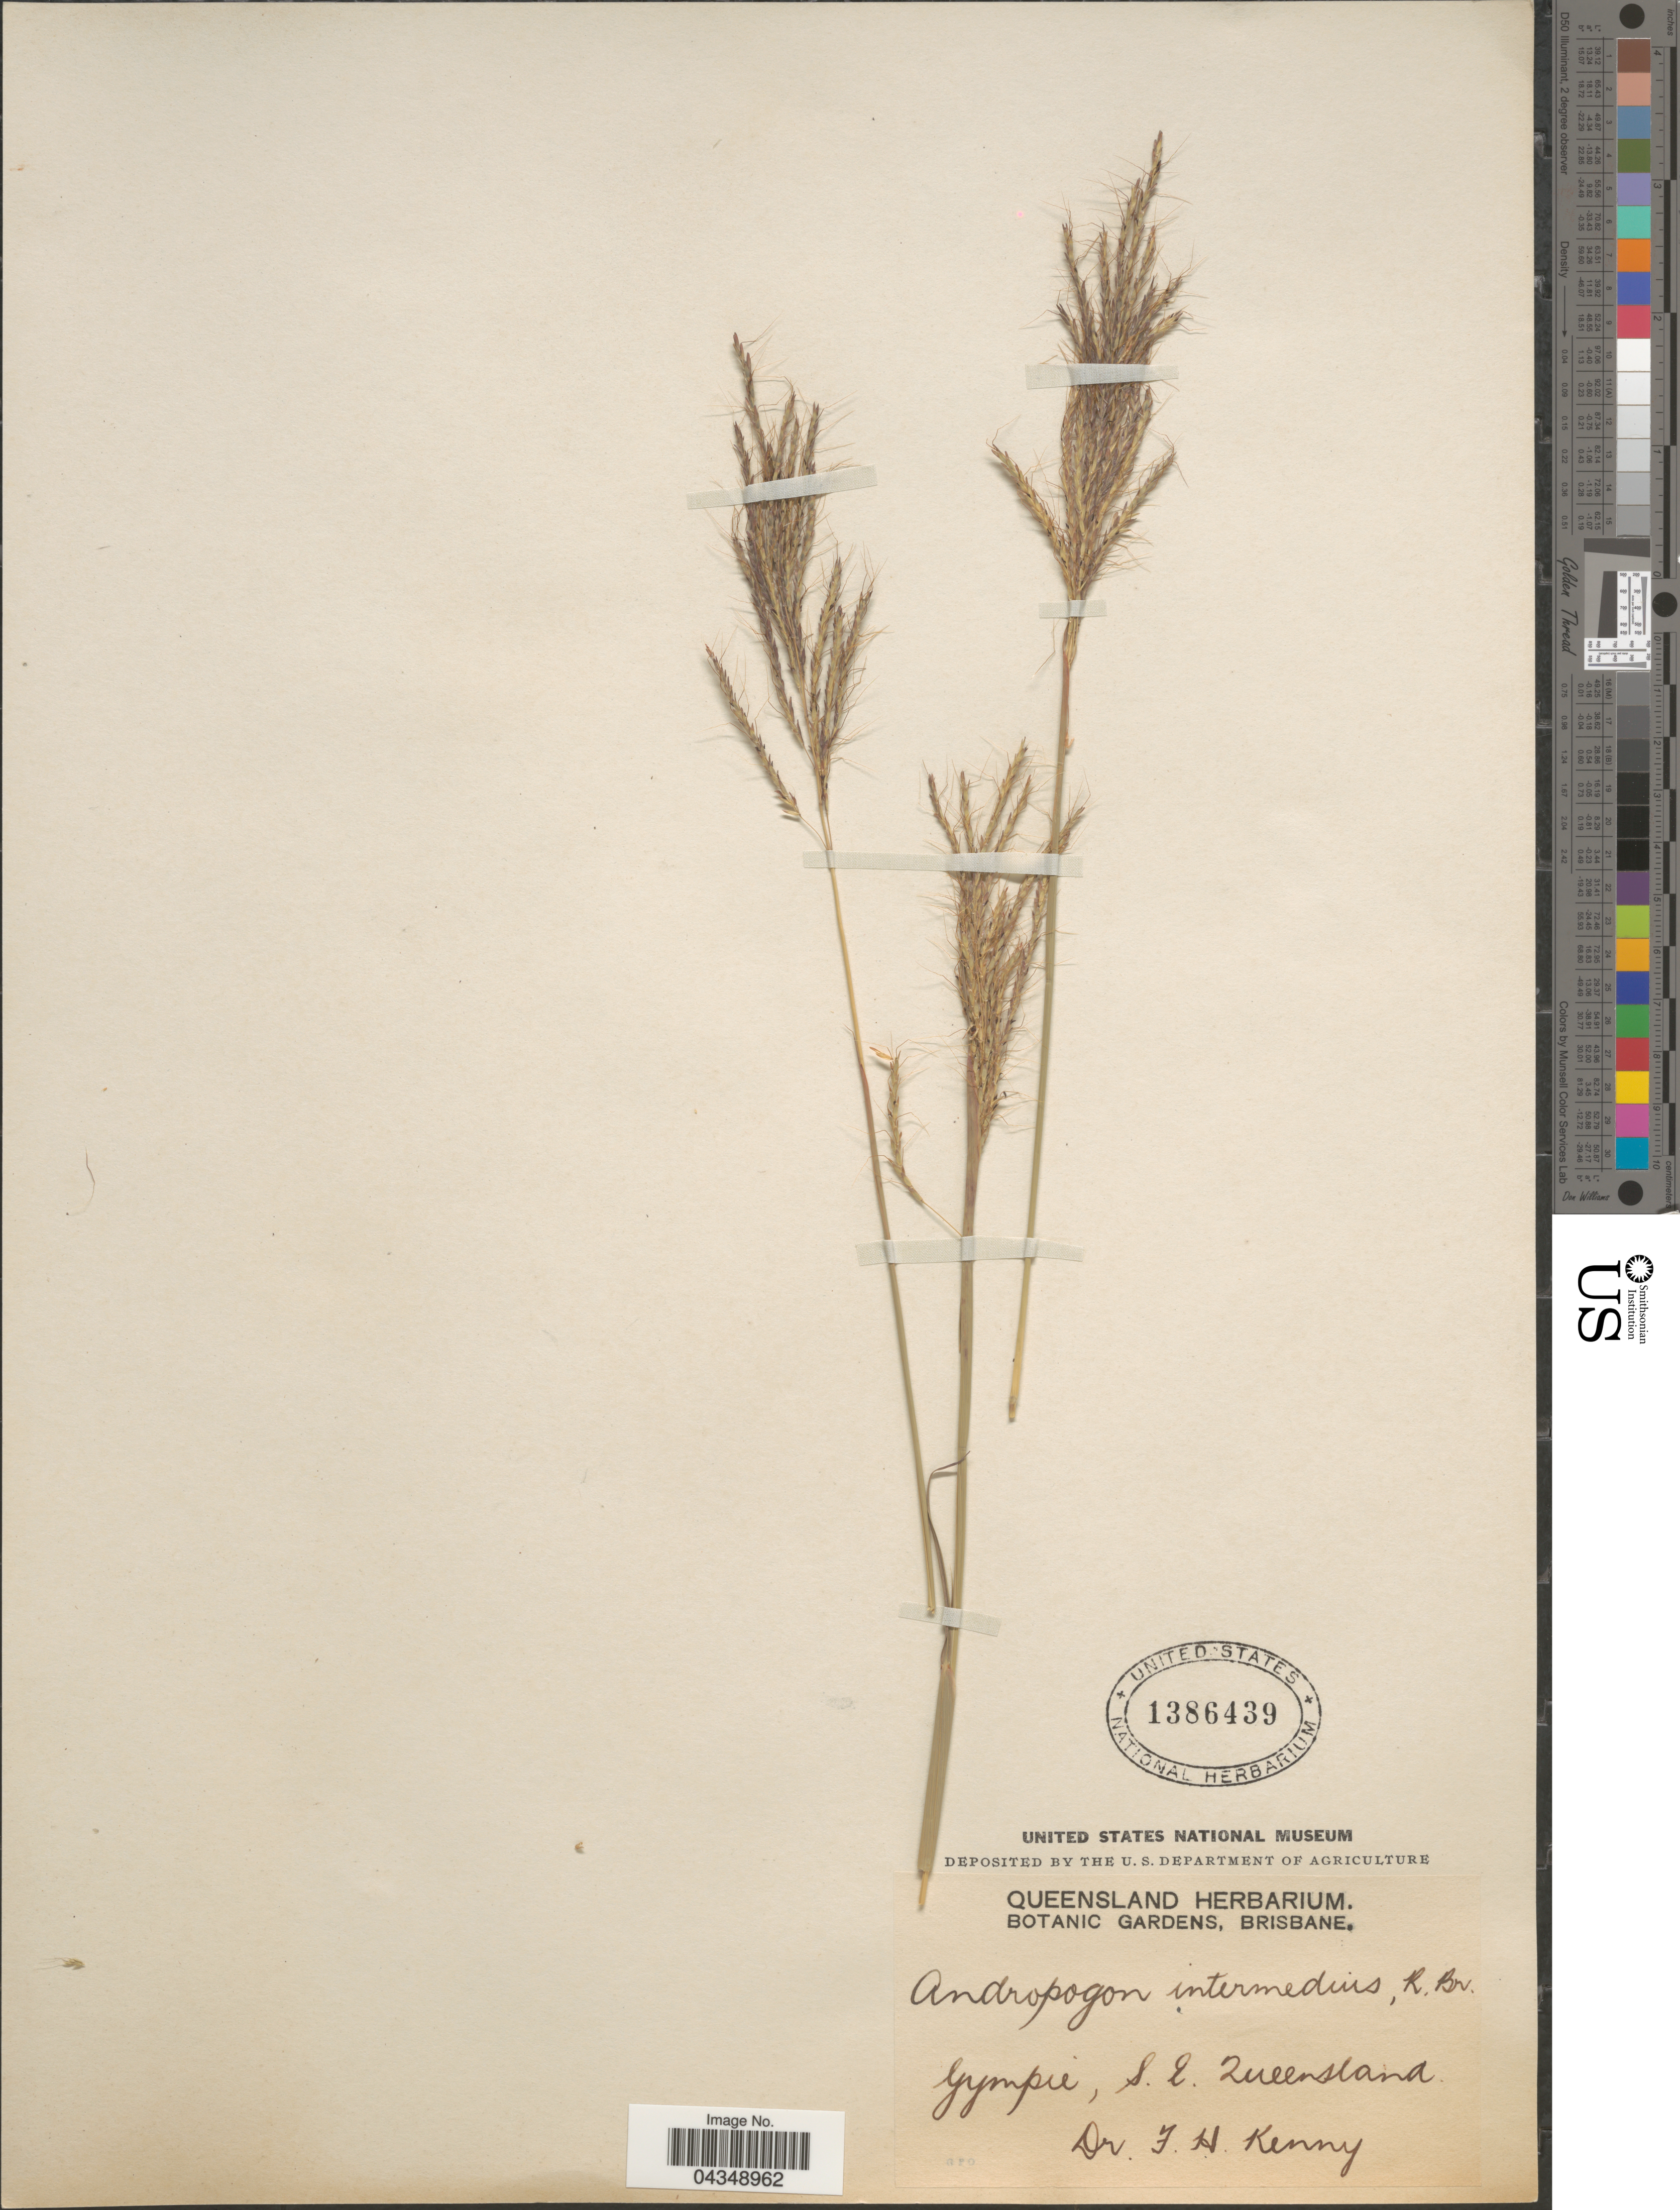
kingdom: Plantae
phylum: Tracheophyta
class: Liliopsida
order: Poales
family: Poaceae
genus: Bothriochloa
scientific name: Bothriochloa bladhii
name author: (Retz.) S.T. Blake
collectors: F. Kenny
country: Australia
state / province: Queensland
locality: Gympie, S.E. Queensland.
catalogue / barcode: US 1386439